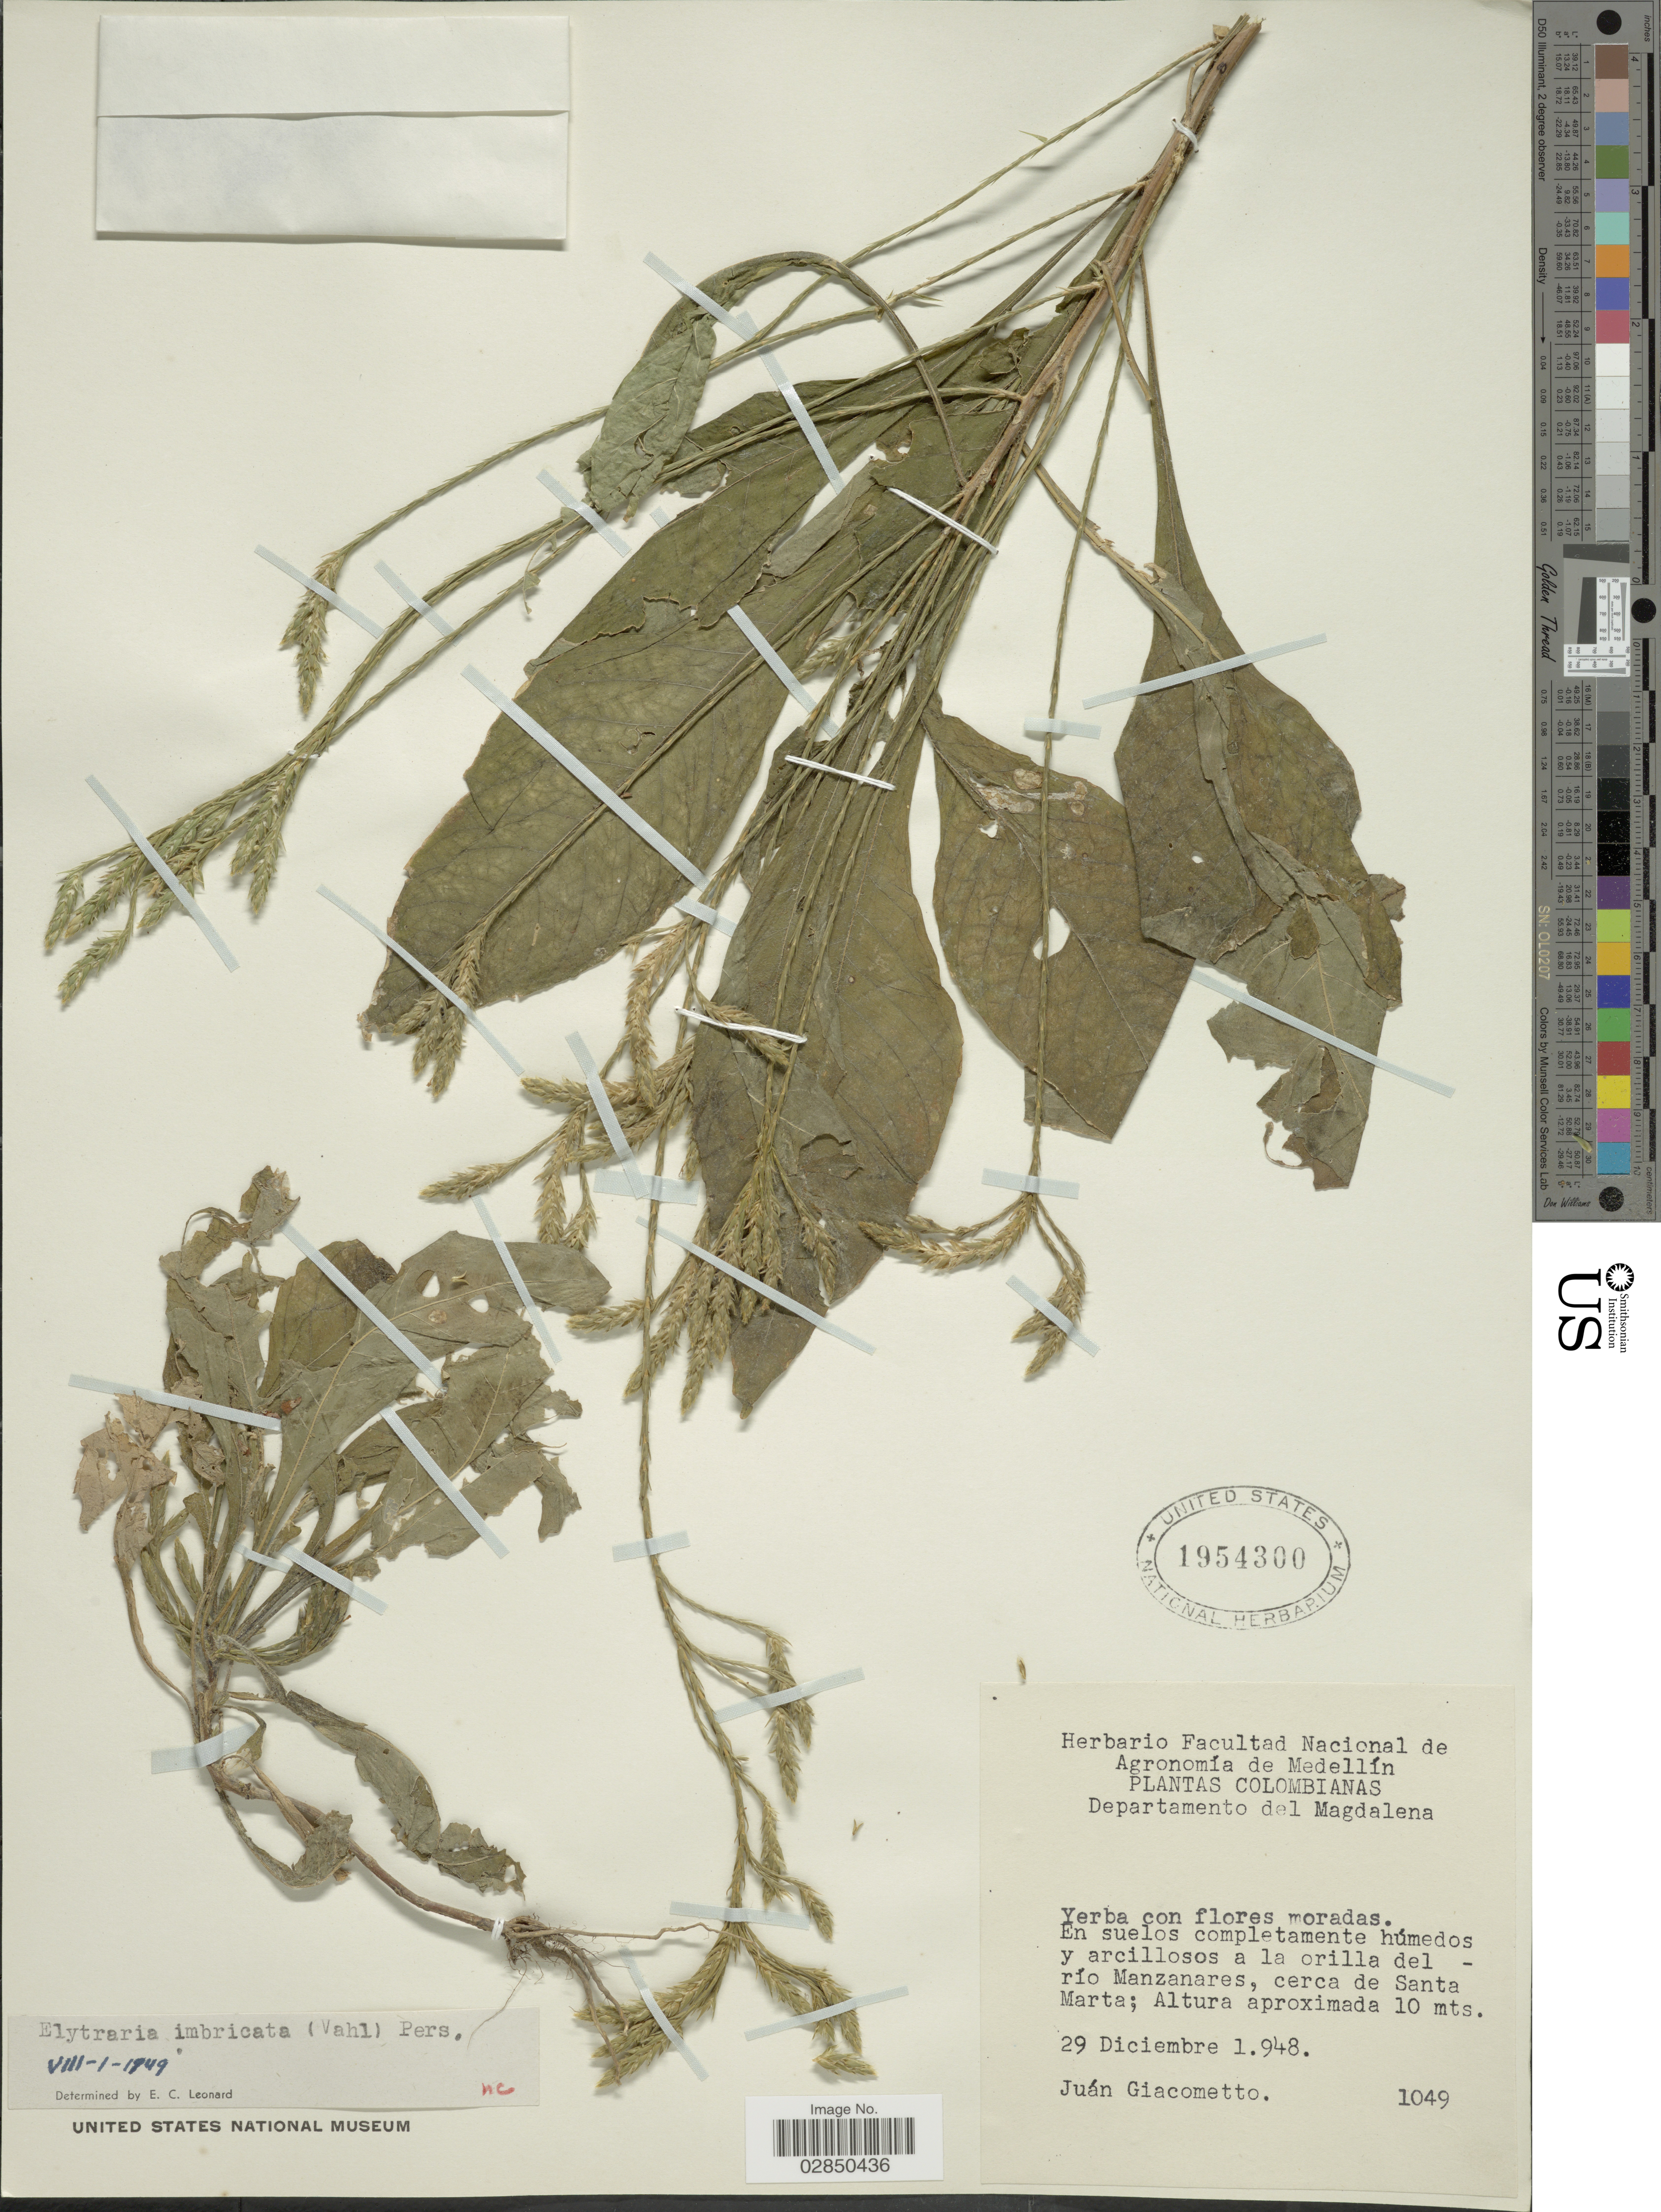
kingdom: Plantae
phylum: Tracheophyta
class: Magnoliopsida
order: Lamiales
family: Acanthaceae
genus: Elytraria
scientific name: Elytraria imbricata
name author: (Vahl) Pers.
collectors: J. Giacometto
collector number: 1049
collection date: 1948-12-29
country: Colombia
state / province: Magdalena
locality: Departamento del Magdalena. A la orilla del río Manzanares, cerca de Santa Marta.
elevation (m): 10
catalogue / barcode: US 1954300